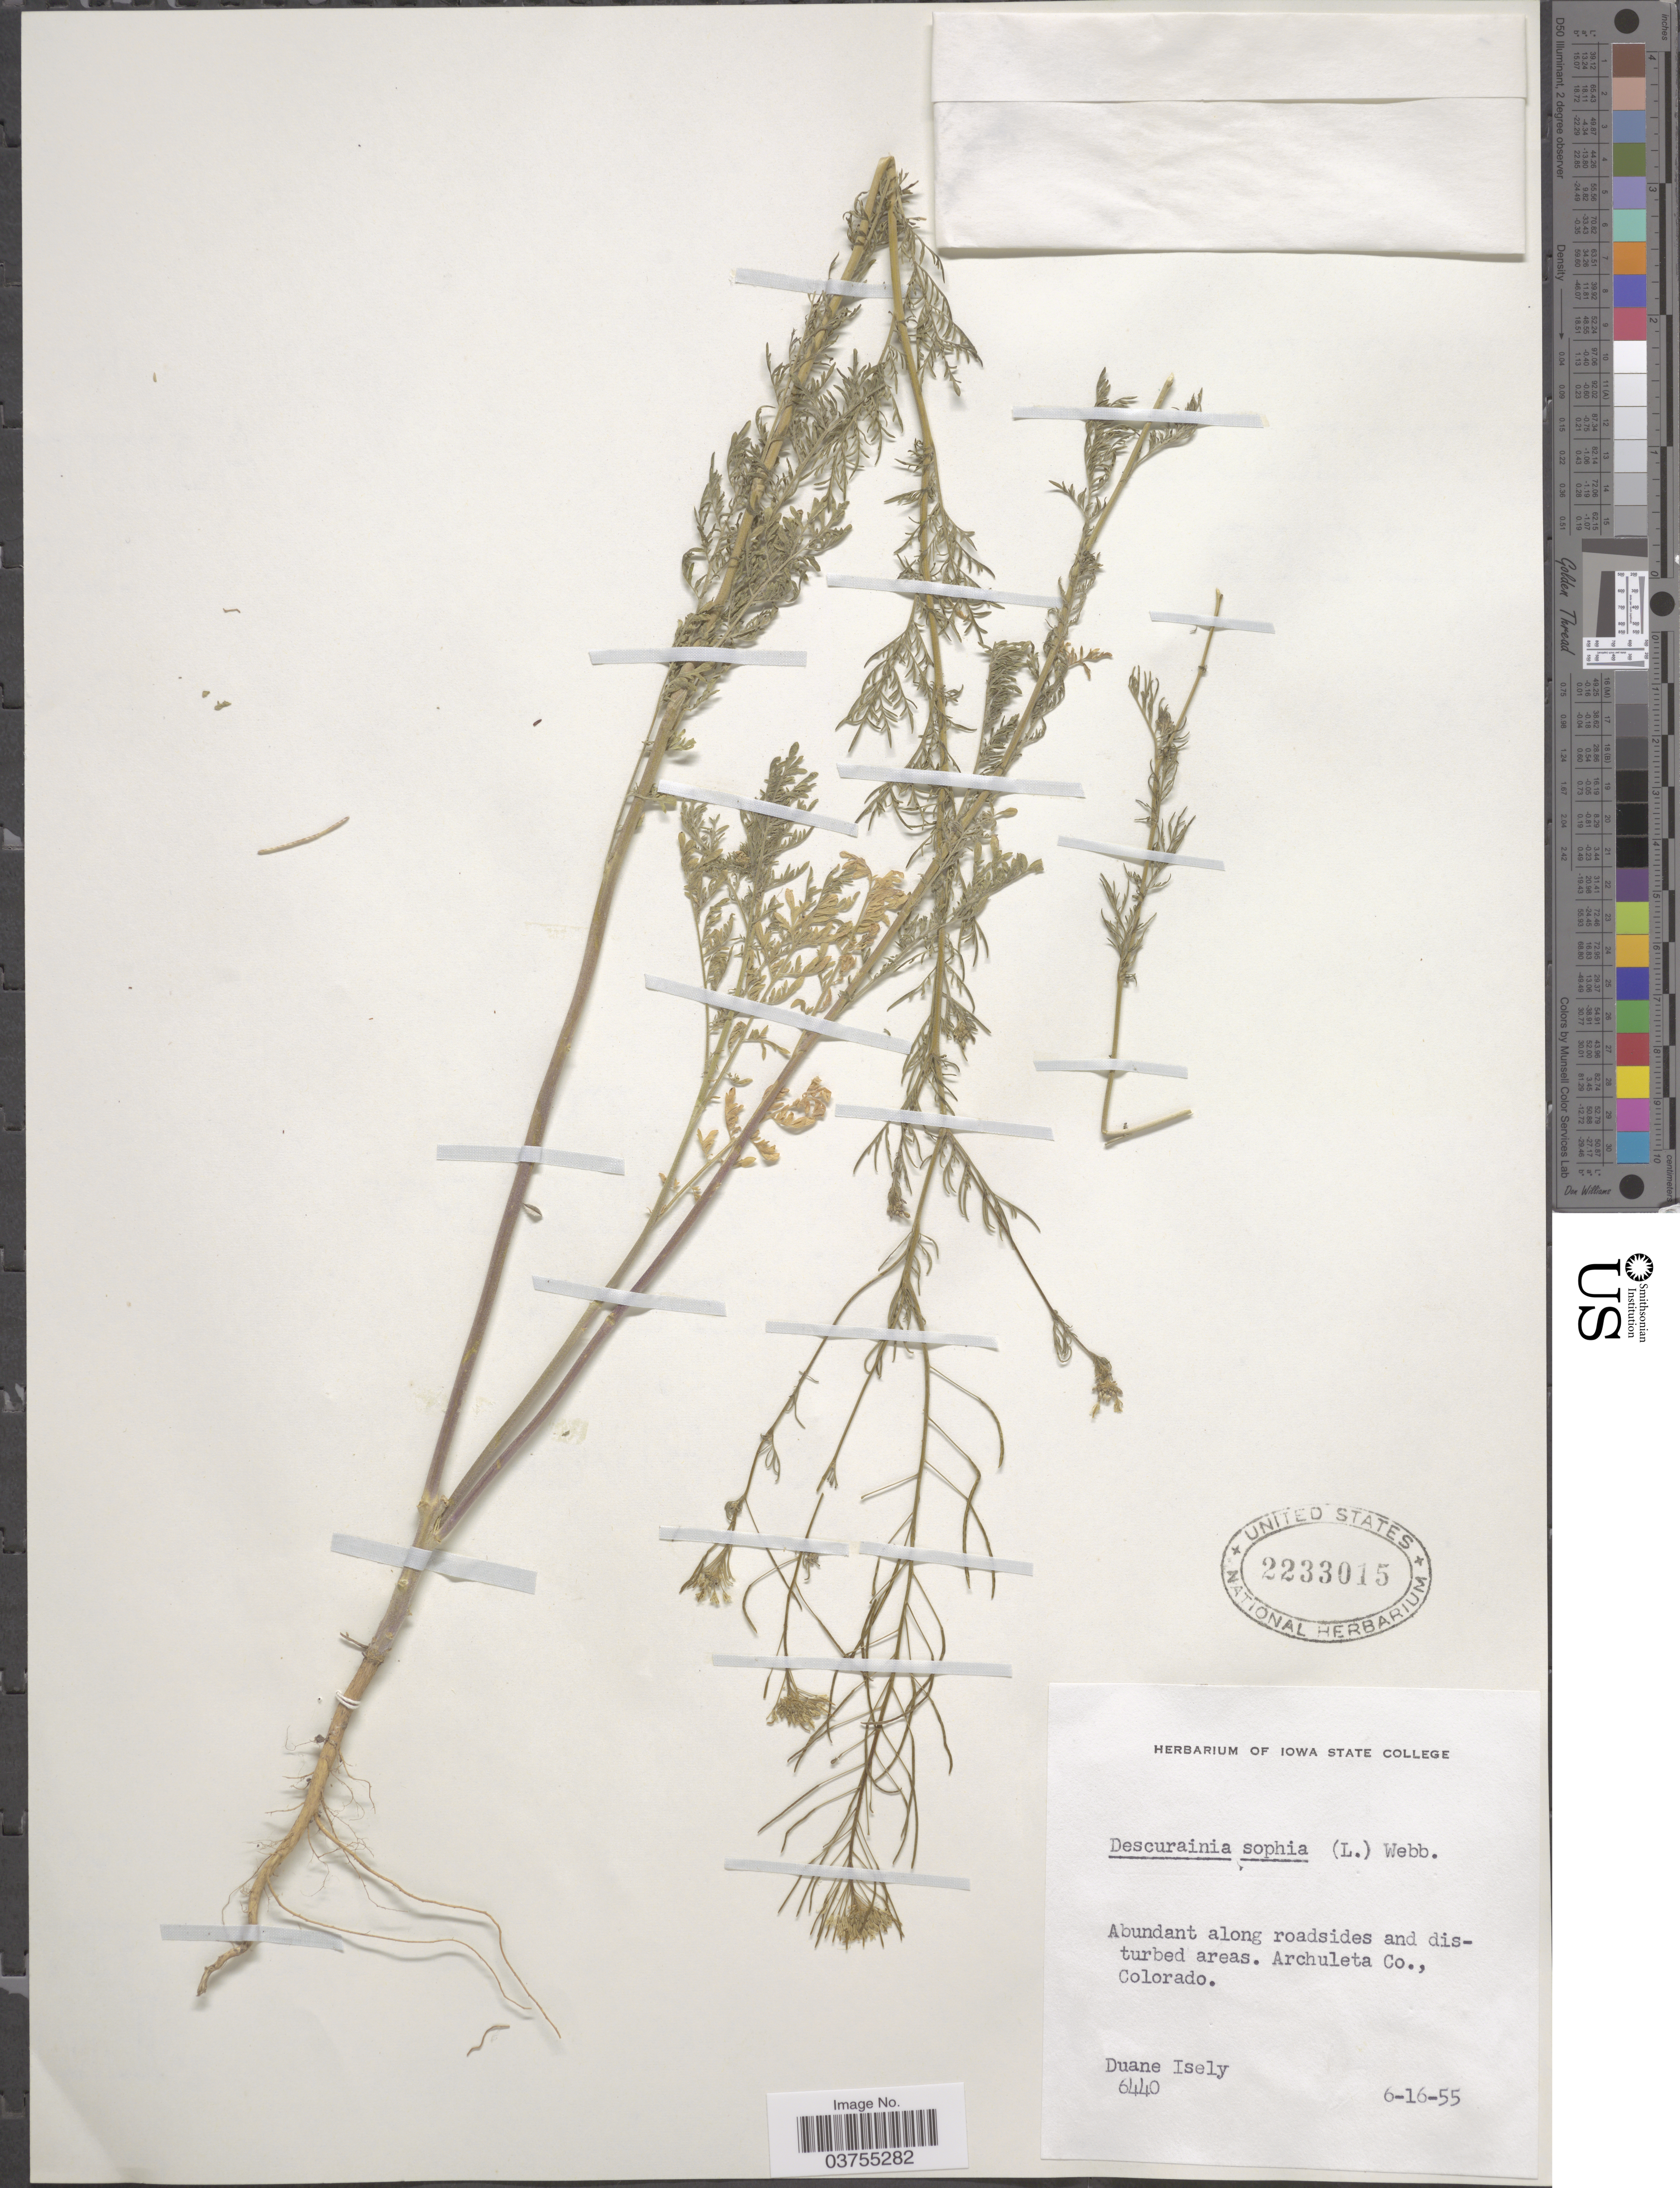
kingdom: Plantae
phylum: Tracheophyta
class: Magnoliopsida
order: Brassicales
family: Brassicaceae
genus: Descurainia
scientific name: Descurainia sophia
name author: (L.) Webb ex Prantl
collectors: D. Isely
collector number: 6440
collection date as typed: Transcribed d/m/y: 16/6/55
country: United States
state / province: Colorado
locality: Abundant along roadsides and disturbed area. Archuleta Co.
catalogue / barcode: US 2233015